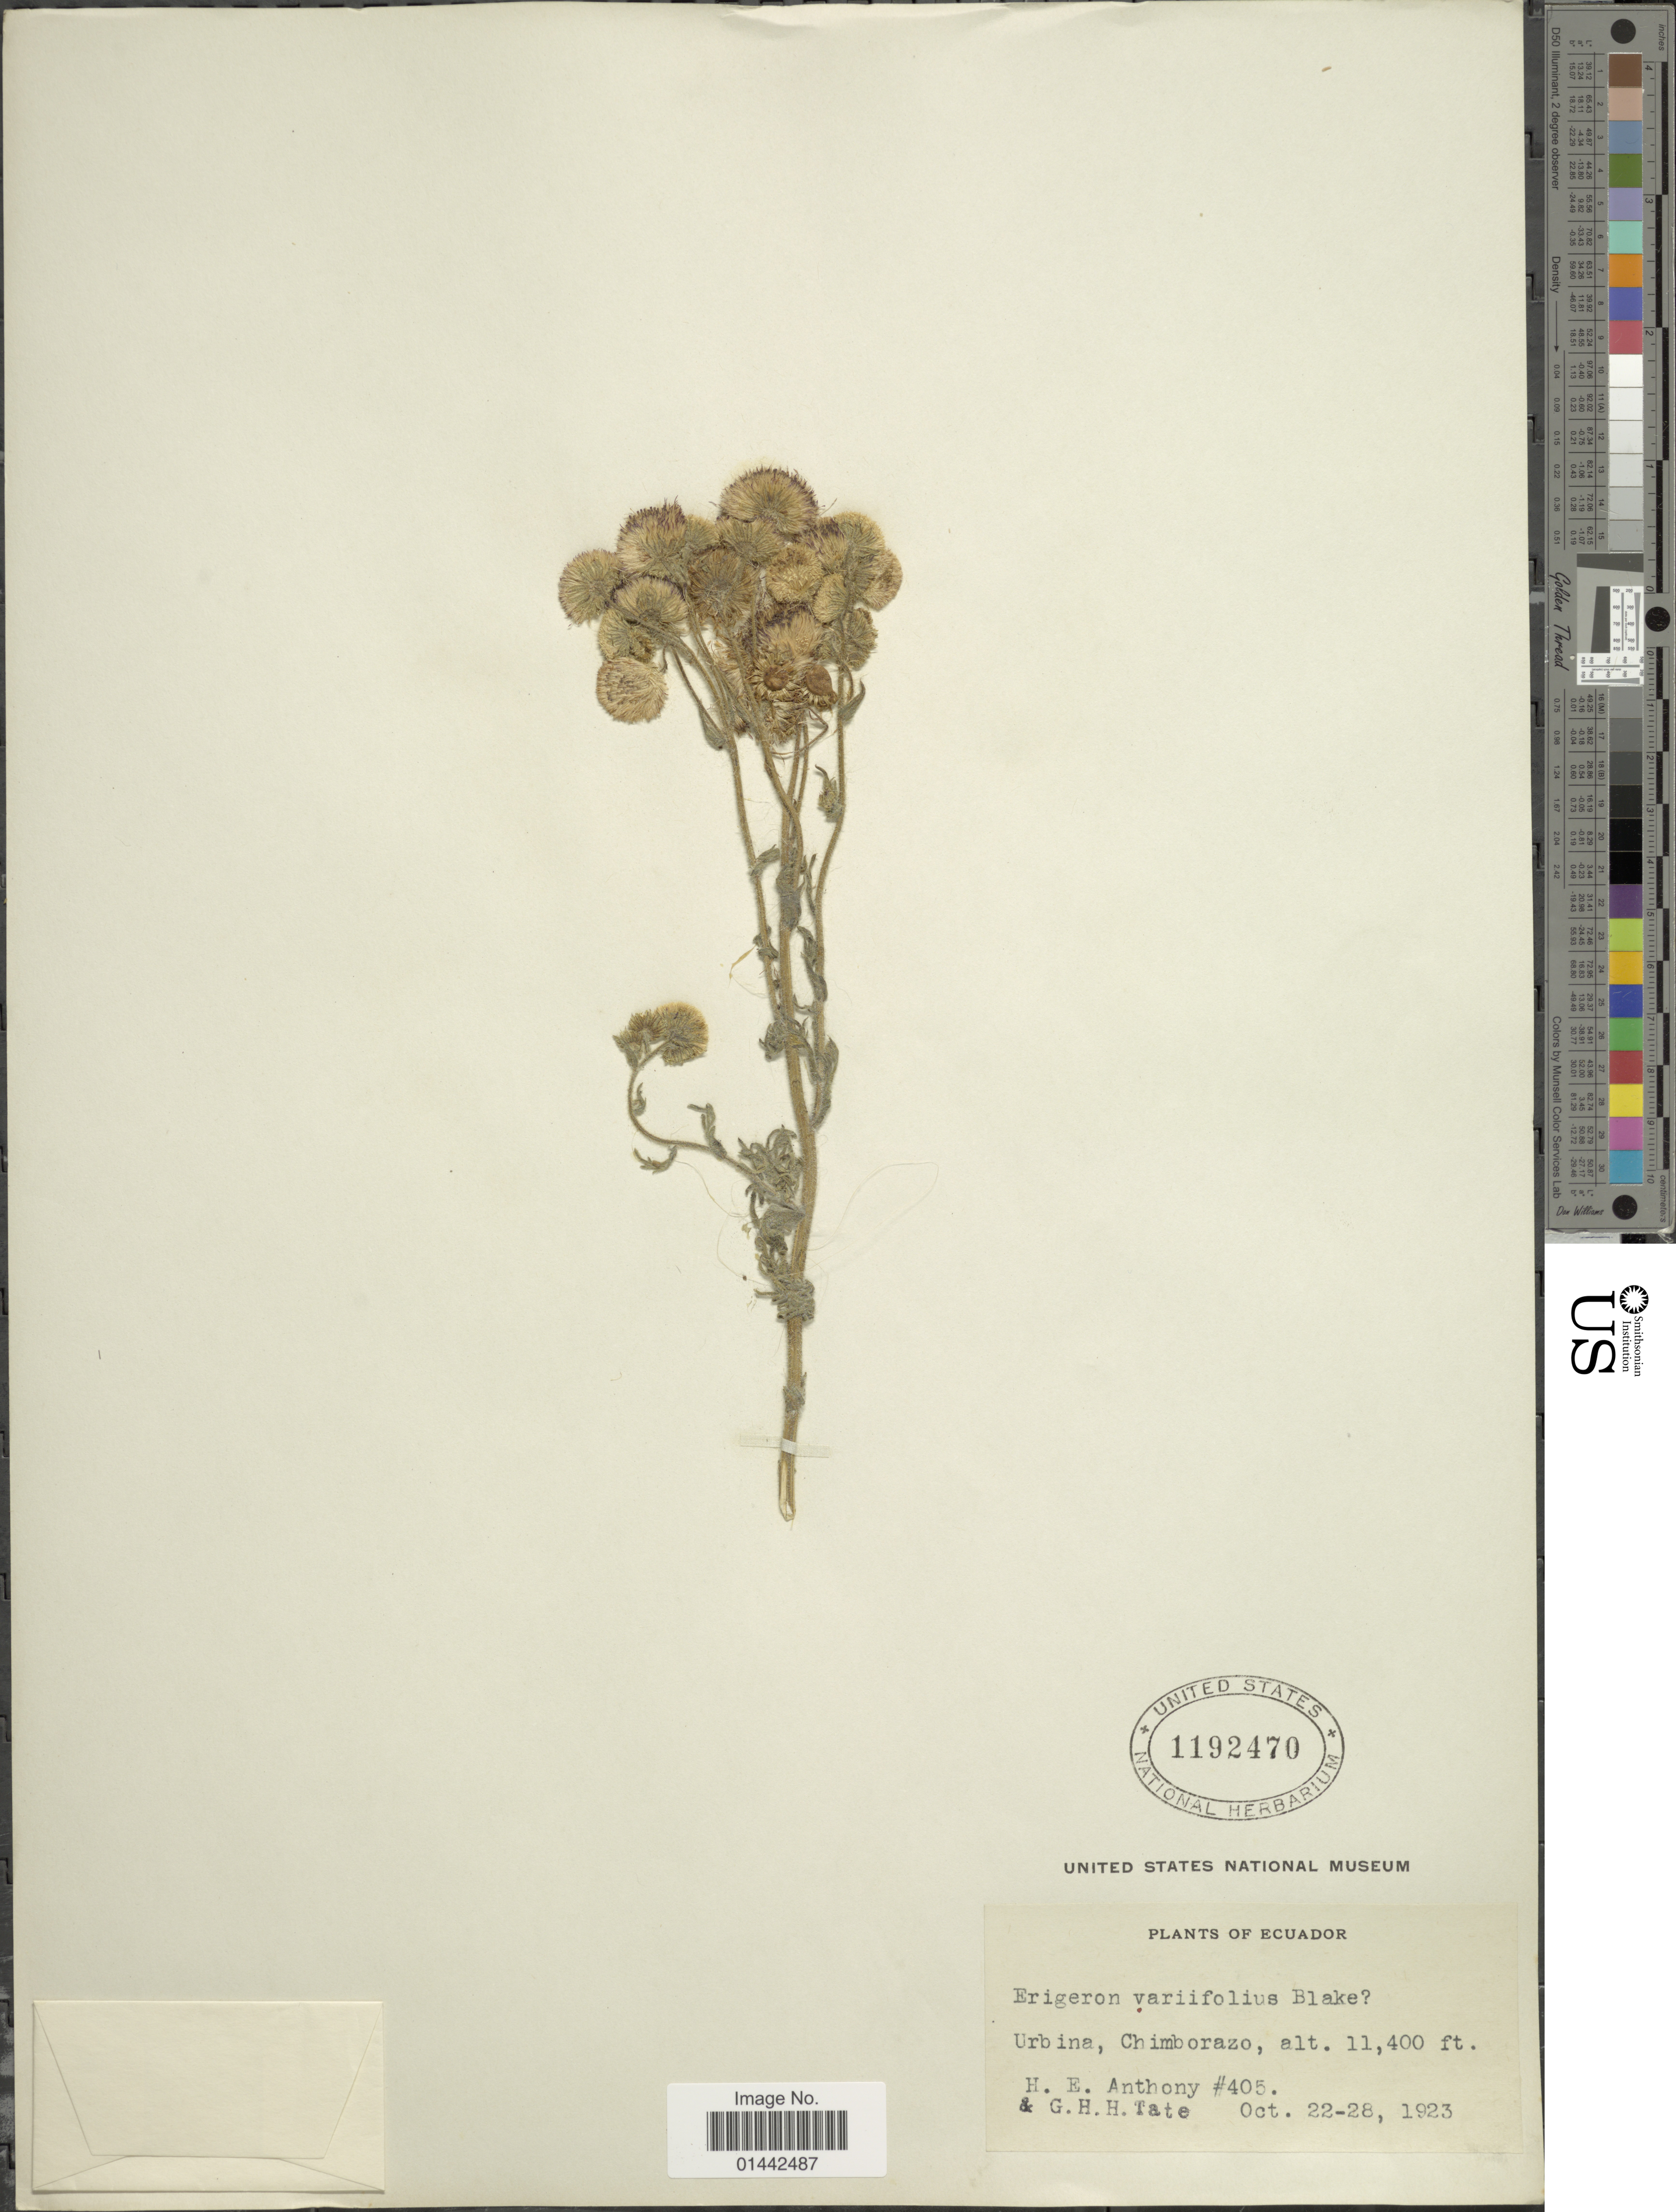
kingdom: Plantae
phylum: Tracheophyta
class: Magnoliopsida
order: Asterales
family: Asteraceae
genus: Erigeron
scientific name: Erigeron variifolius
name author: S.F. Blake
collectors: H. E. Anthony & G. H. H.Tate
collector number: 405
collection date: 1923-10-22/1923-10-28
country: Ecuador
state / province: Chimborazo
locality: Urbina.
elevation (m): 3475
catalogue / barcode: US 1192470